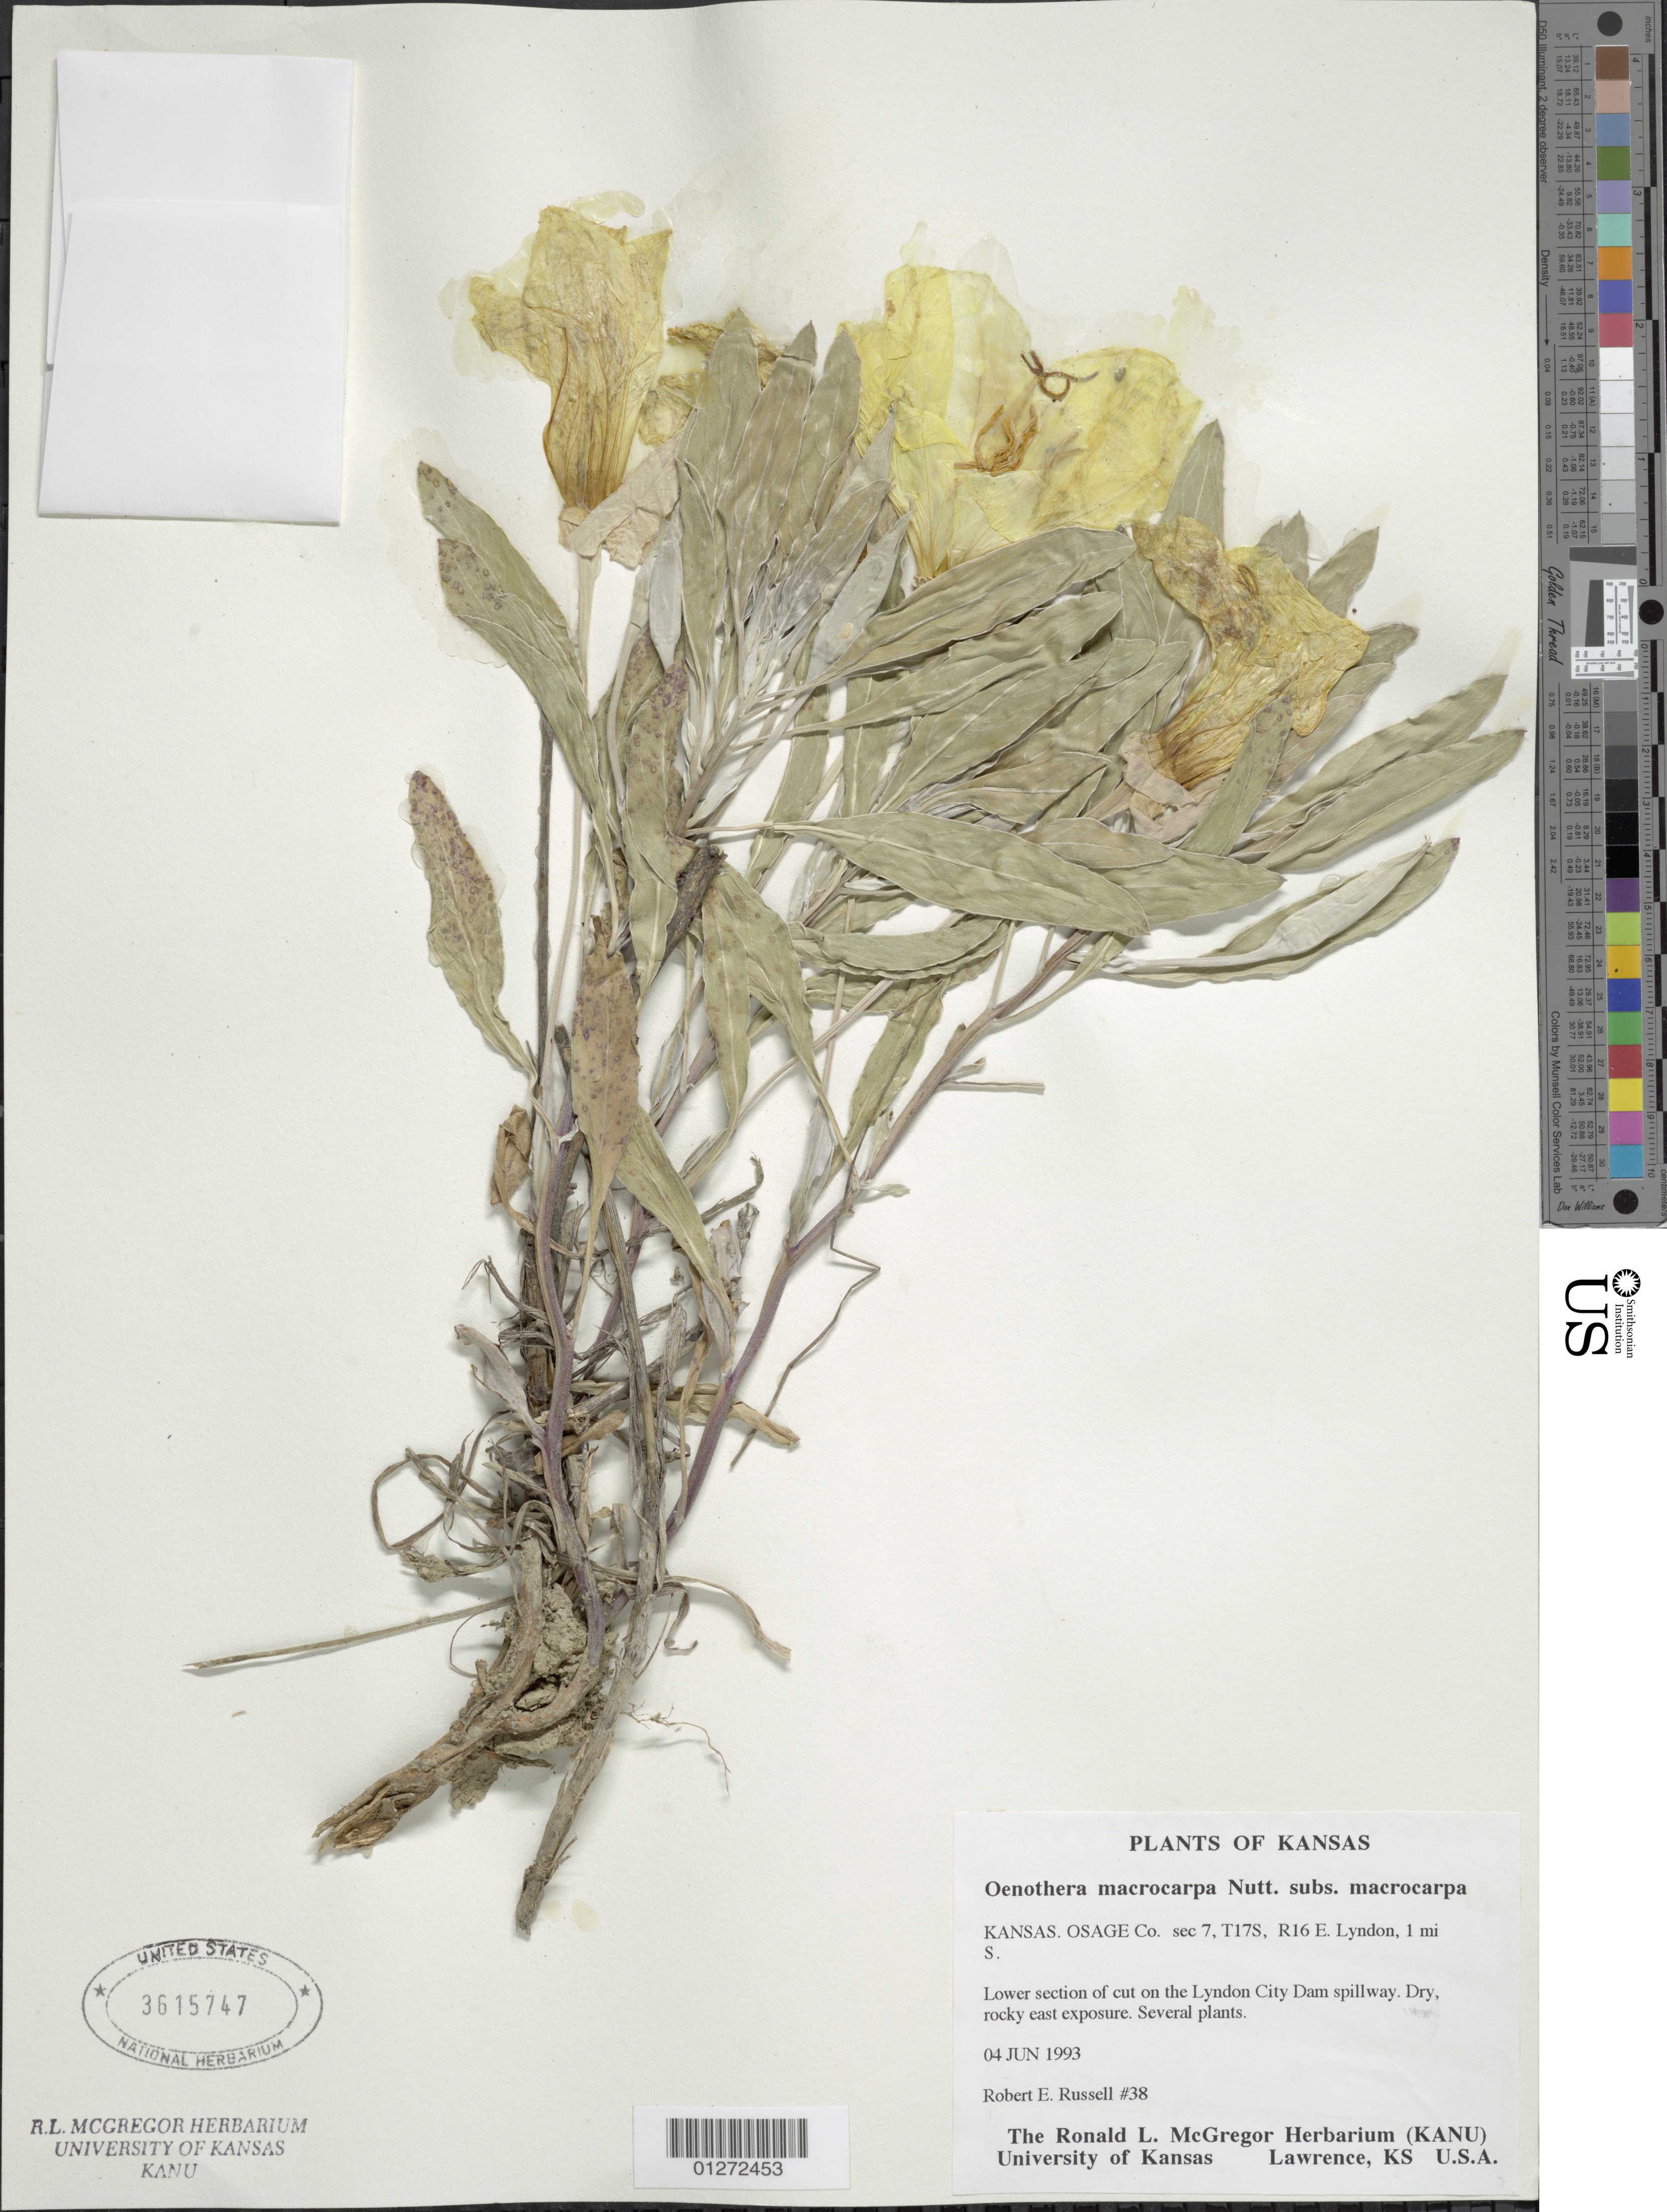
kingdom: Plantae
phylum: Tracheophyta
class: Magnoliopsida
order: Myrtales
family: Onagraceae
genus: Oenothera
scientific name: Oenothera macrocarpa subsp. macrocarpa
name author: Nutt.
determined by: Wagner, W. L., (BOT), Smithsonian Institution - National Museum of Natural History (UNITED STATES)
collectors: R. Russell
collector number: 38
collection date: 1993-06-04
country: United States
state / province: Kansas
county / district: Osage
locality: sec 7, T17S, R16 E. Lyndon, 1 mi S., lower section of cut on the Lyndon City Dam spillway.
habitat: Dry rocky exposure.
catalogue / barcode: US 3615747